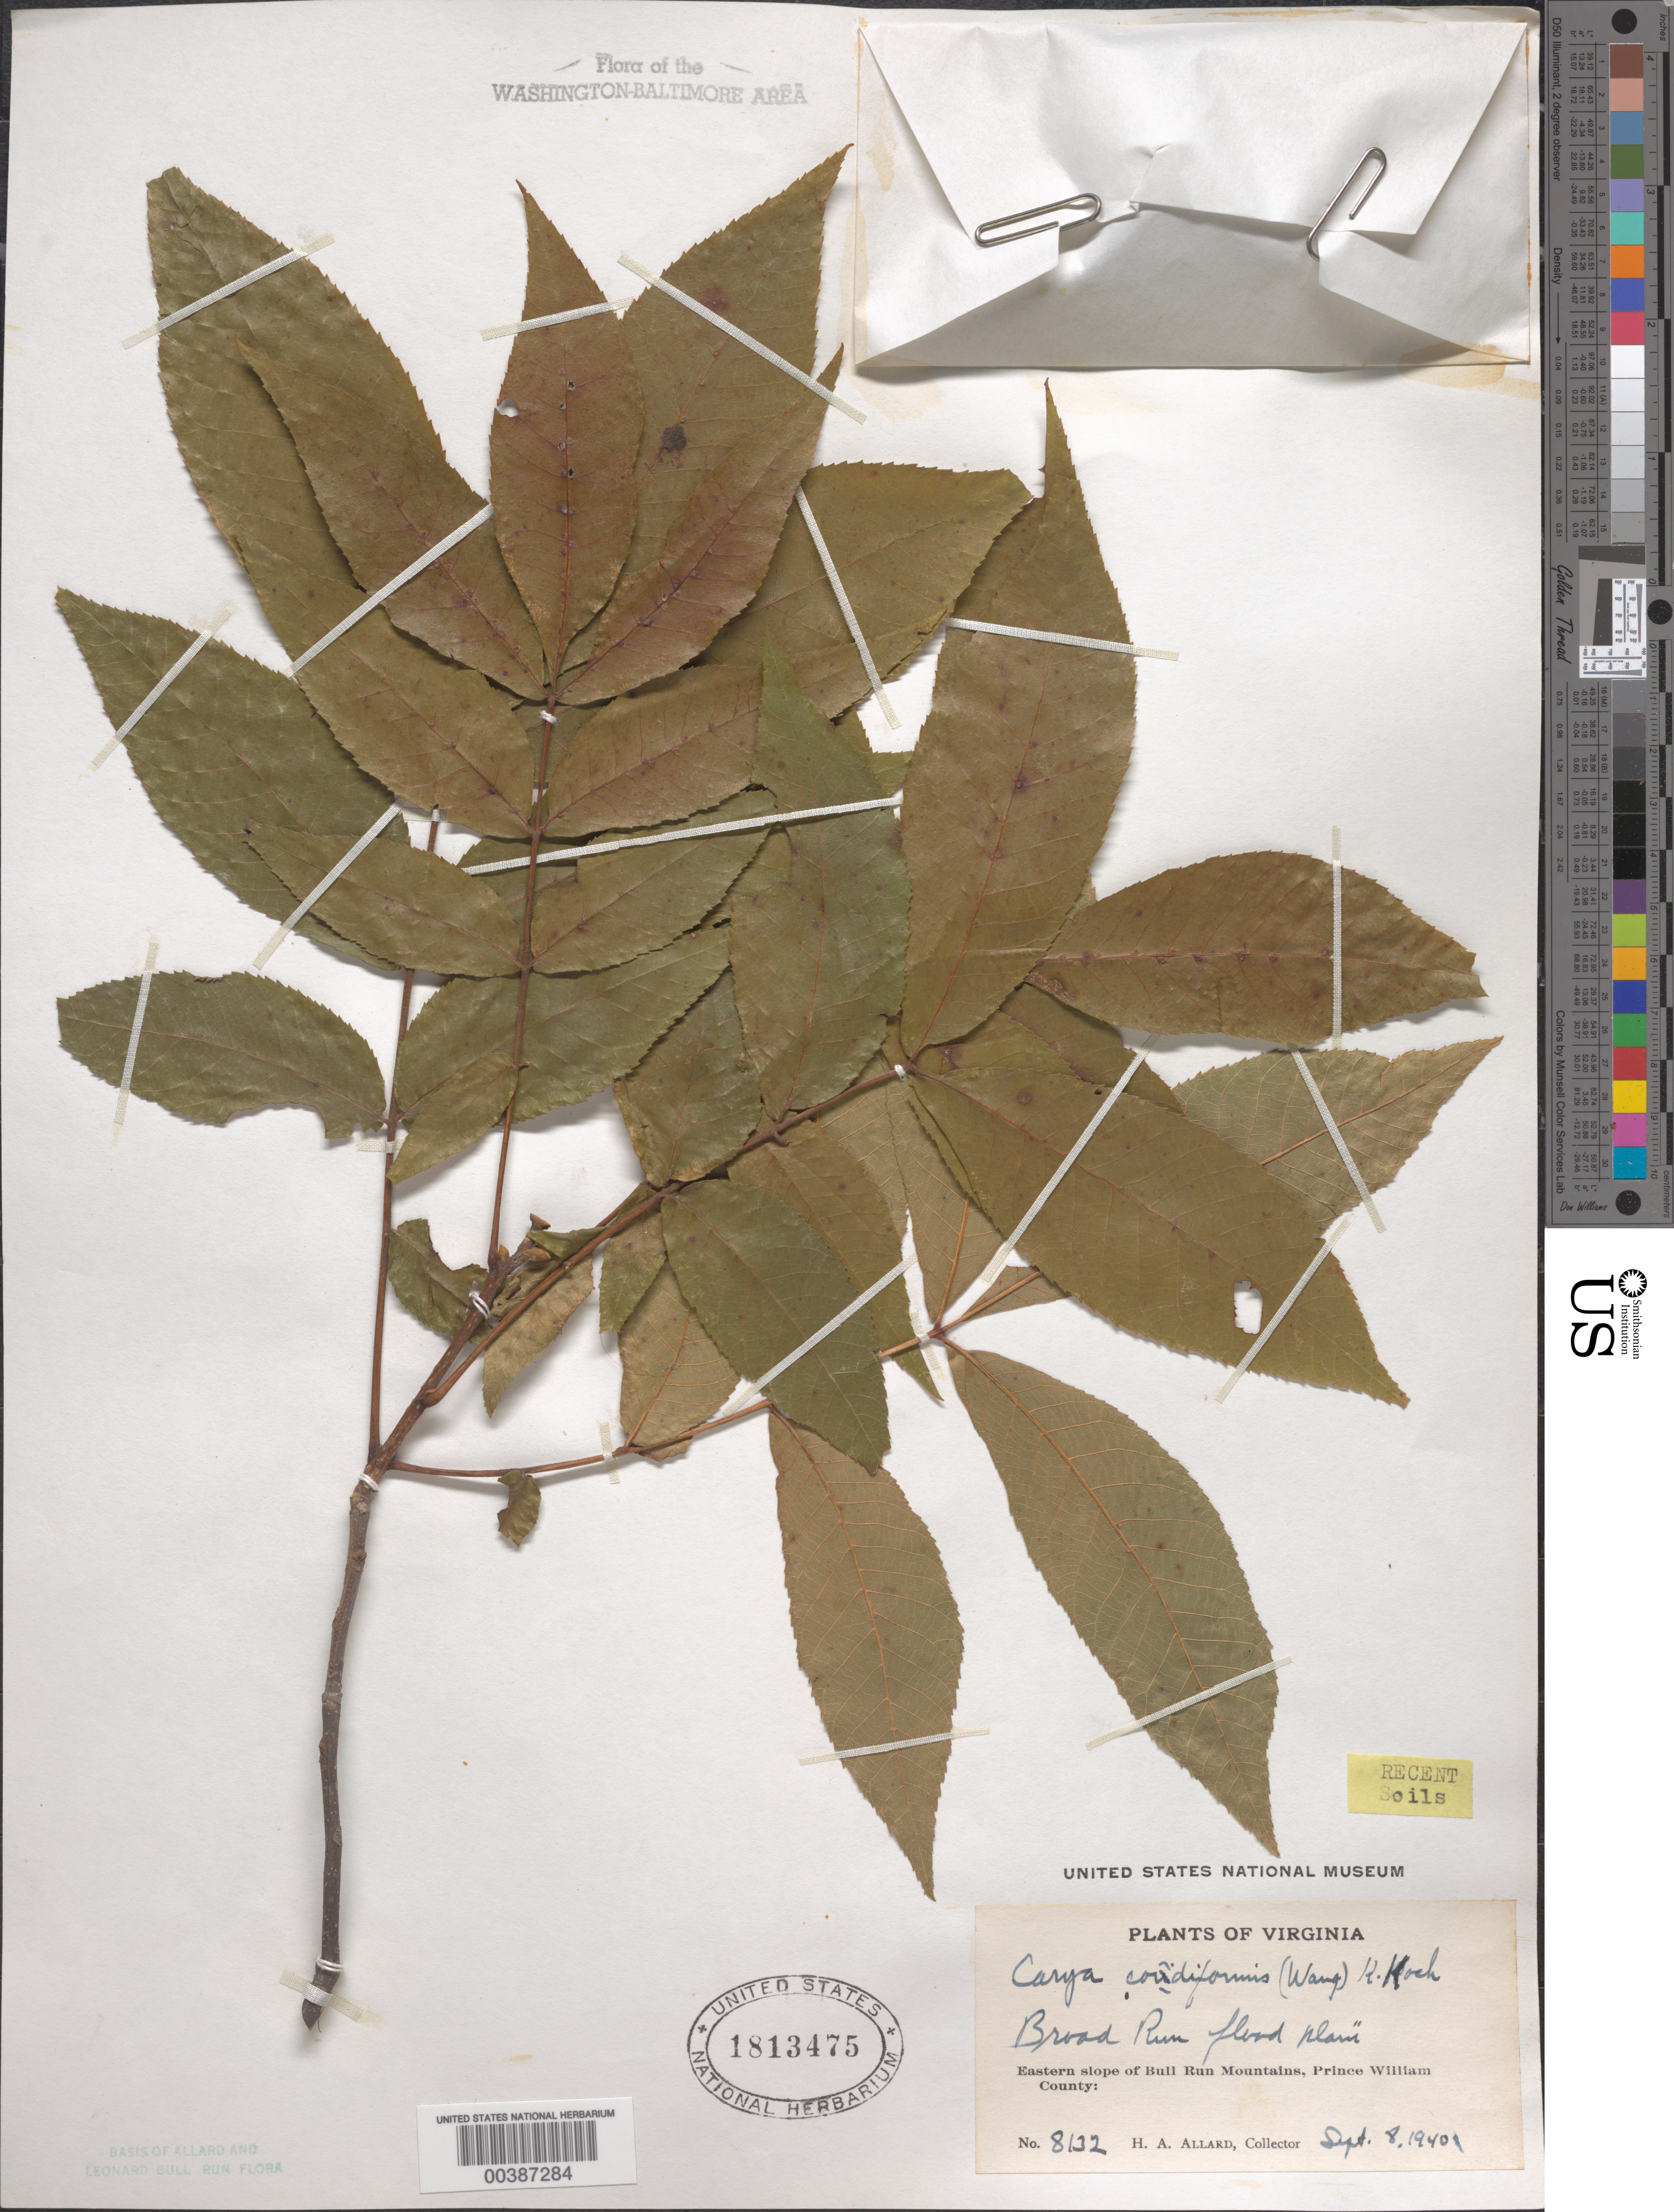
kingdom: Plantae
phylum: Tracheophyta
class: Magnoliopsida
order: Fagales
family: Juglandaceae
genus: Carya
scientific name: Carya cordiformis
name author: (Wangenh.) K. Koch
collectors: H. A. Allard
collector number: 8132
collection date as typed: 08 Sep 1940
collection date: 1940-09-08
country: United States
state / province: Virginia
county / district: Fauquier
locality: Broad Run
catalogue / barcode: US 1813475